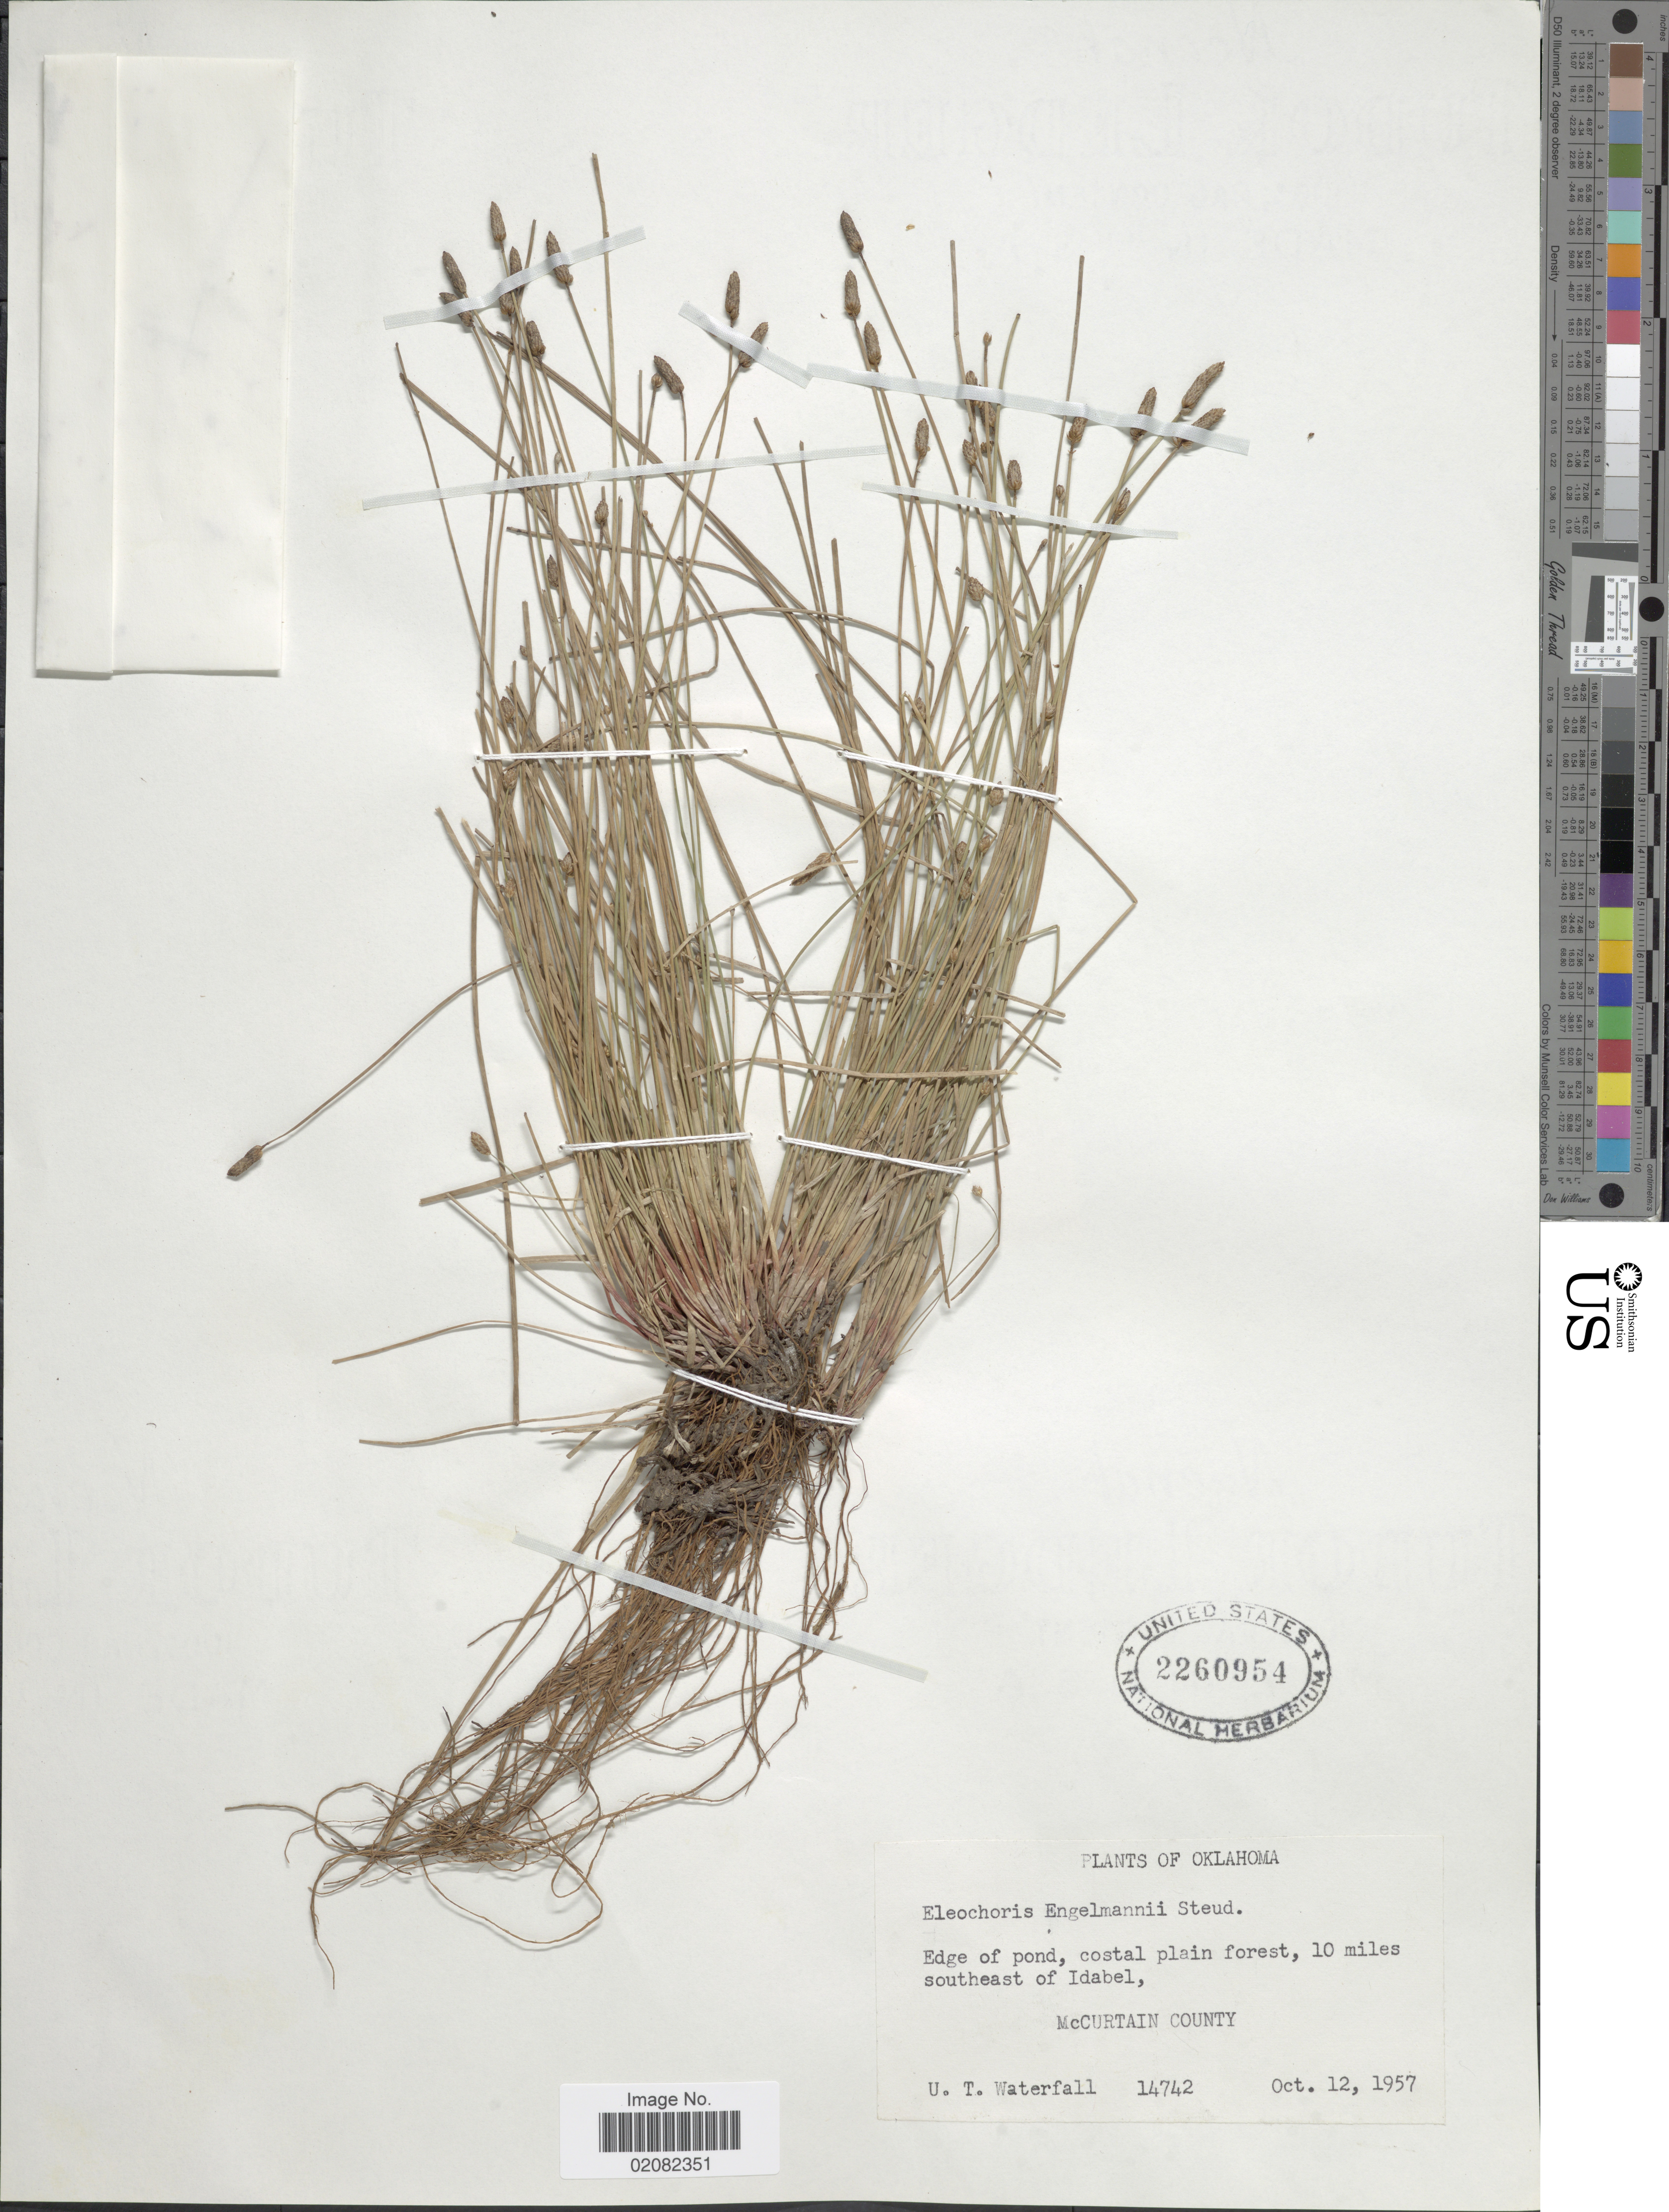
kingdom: Plantae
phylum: Tracheophyta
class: Liliopsida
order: Poales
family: Cyperaceae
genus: Eleocharis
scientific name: Eleocharis engelmannii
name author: Steud.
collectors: U. T. Waterfall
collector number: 14742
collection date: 1957-10-12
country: United States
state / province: Oklahoma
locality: Edge of pond, costal plain forest, 10 miles southeast of Idabel, McCurtain County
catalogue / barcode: US 2260954